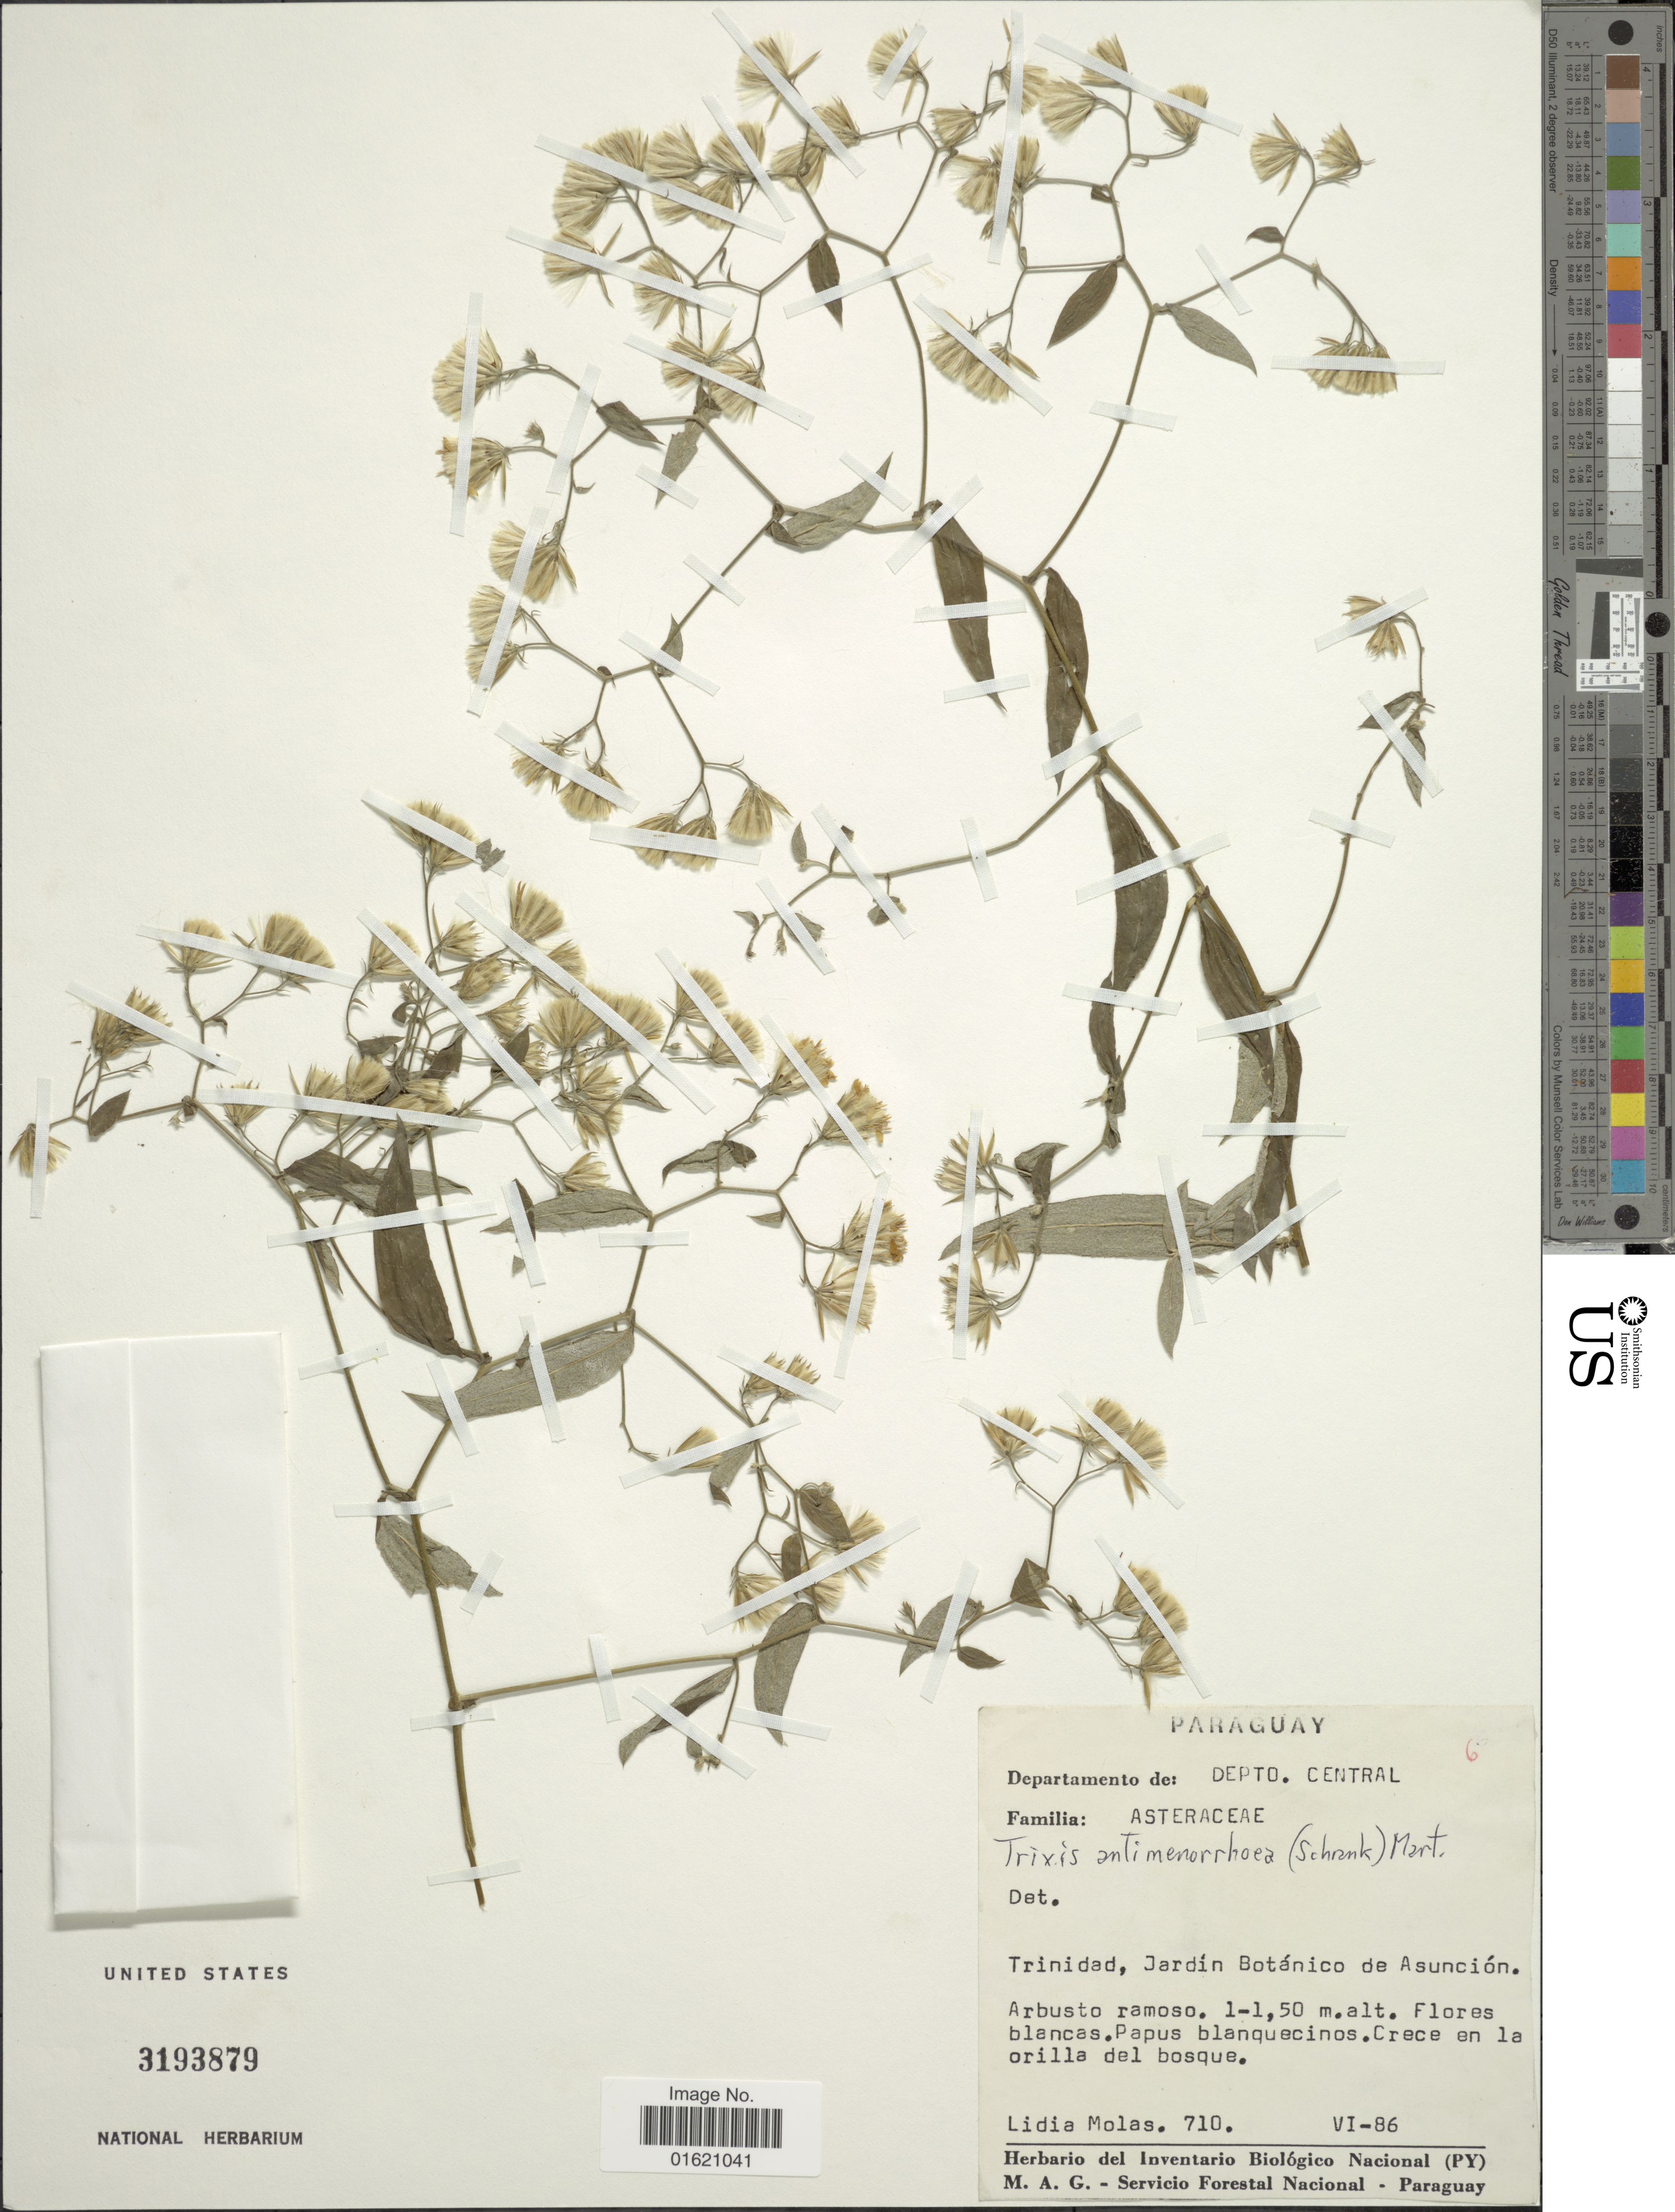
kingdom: Plantae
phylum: Tracheophyta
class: Magnoliopsida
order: Asterales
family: Asteraceae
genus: Trixis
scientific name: Trixis antimenorrhoea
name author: (Schrank) Mart. ex Kuntze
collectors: L. Molas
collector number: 710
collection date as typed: Transcribed d/m/y: /6/86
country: Paraguay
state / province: Central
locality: Trinidad, Jardín Botánico de Asunción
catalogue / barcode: US 3193879